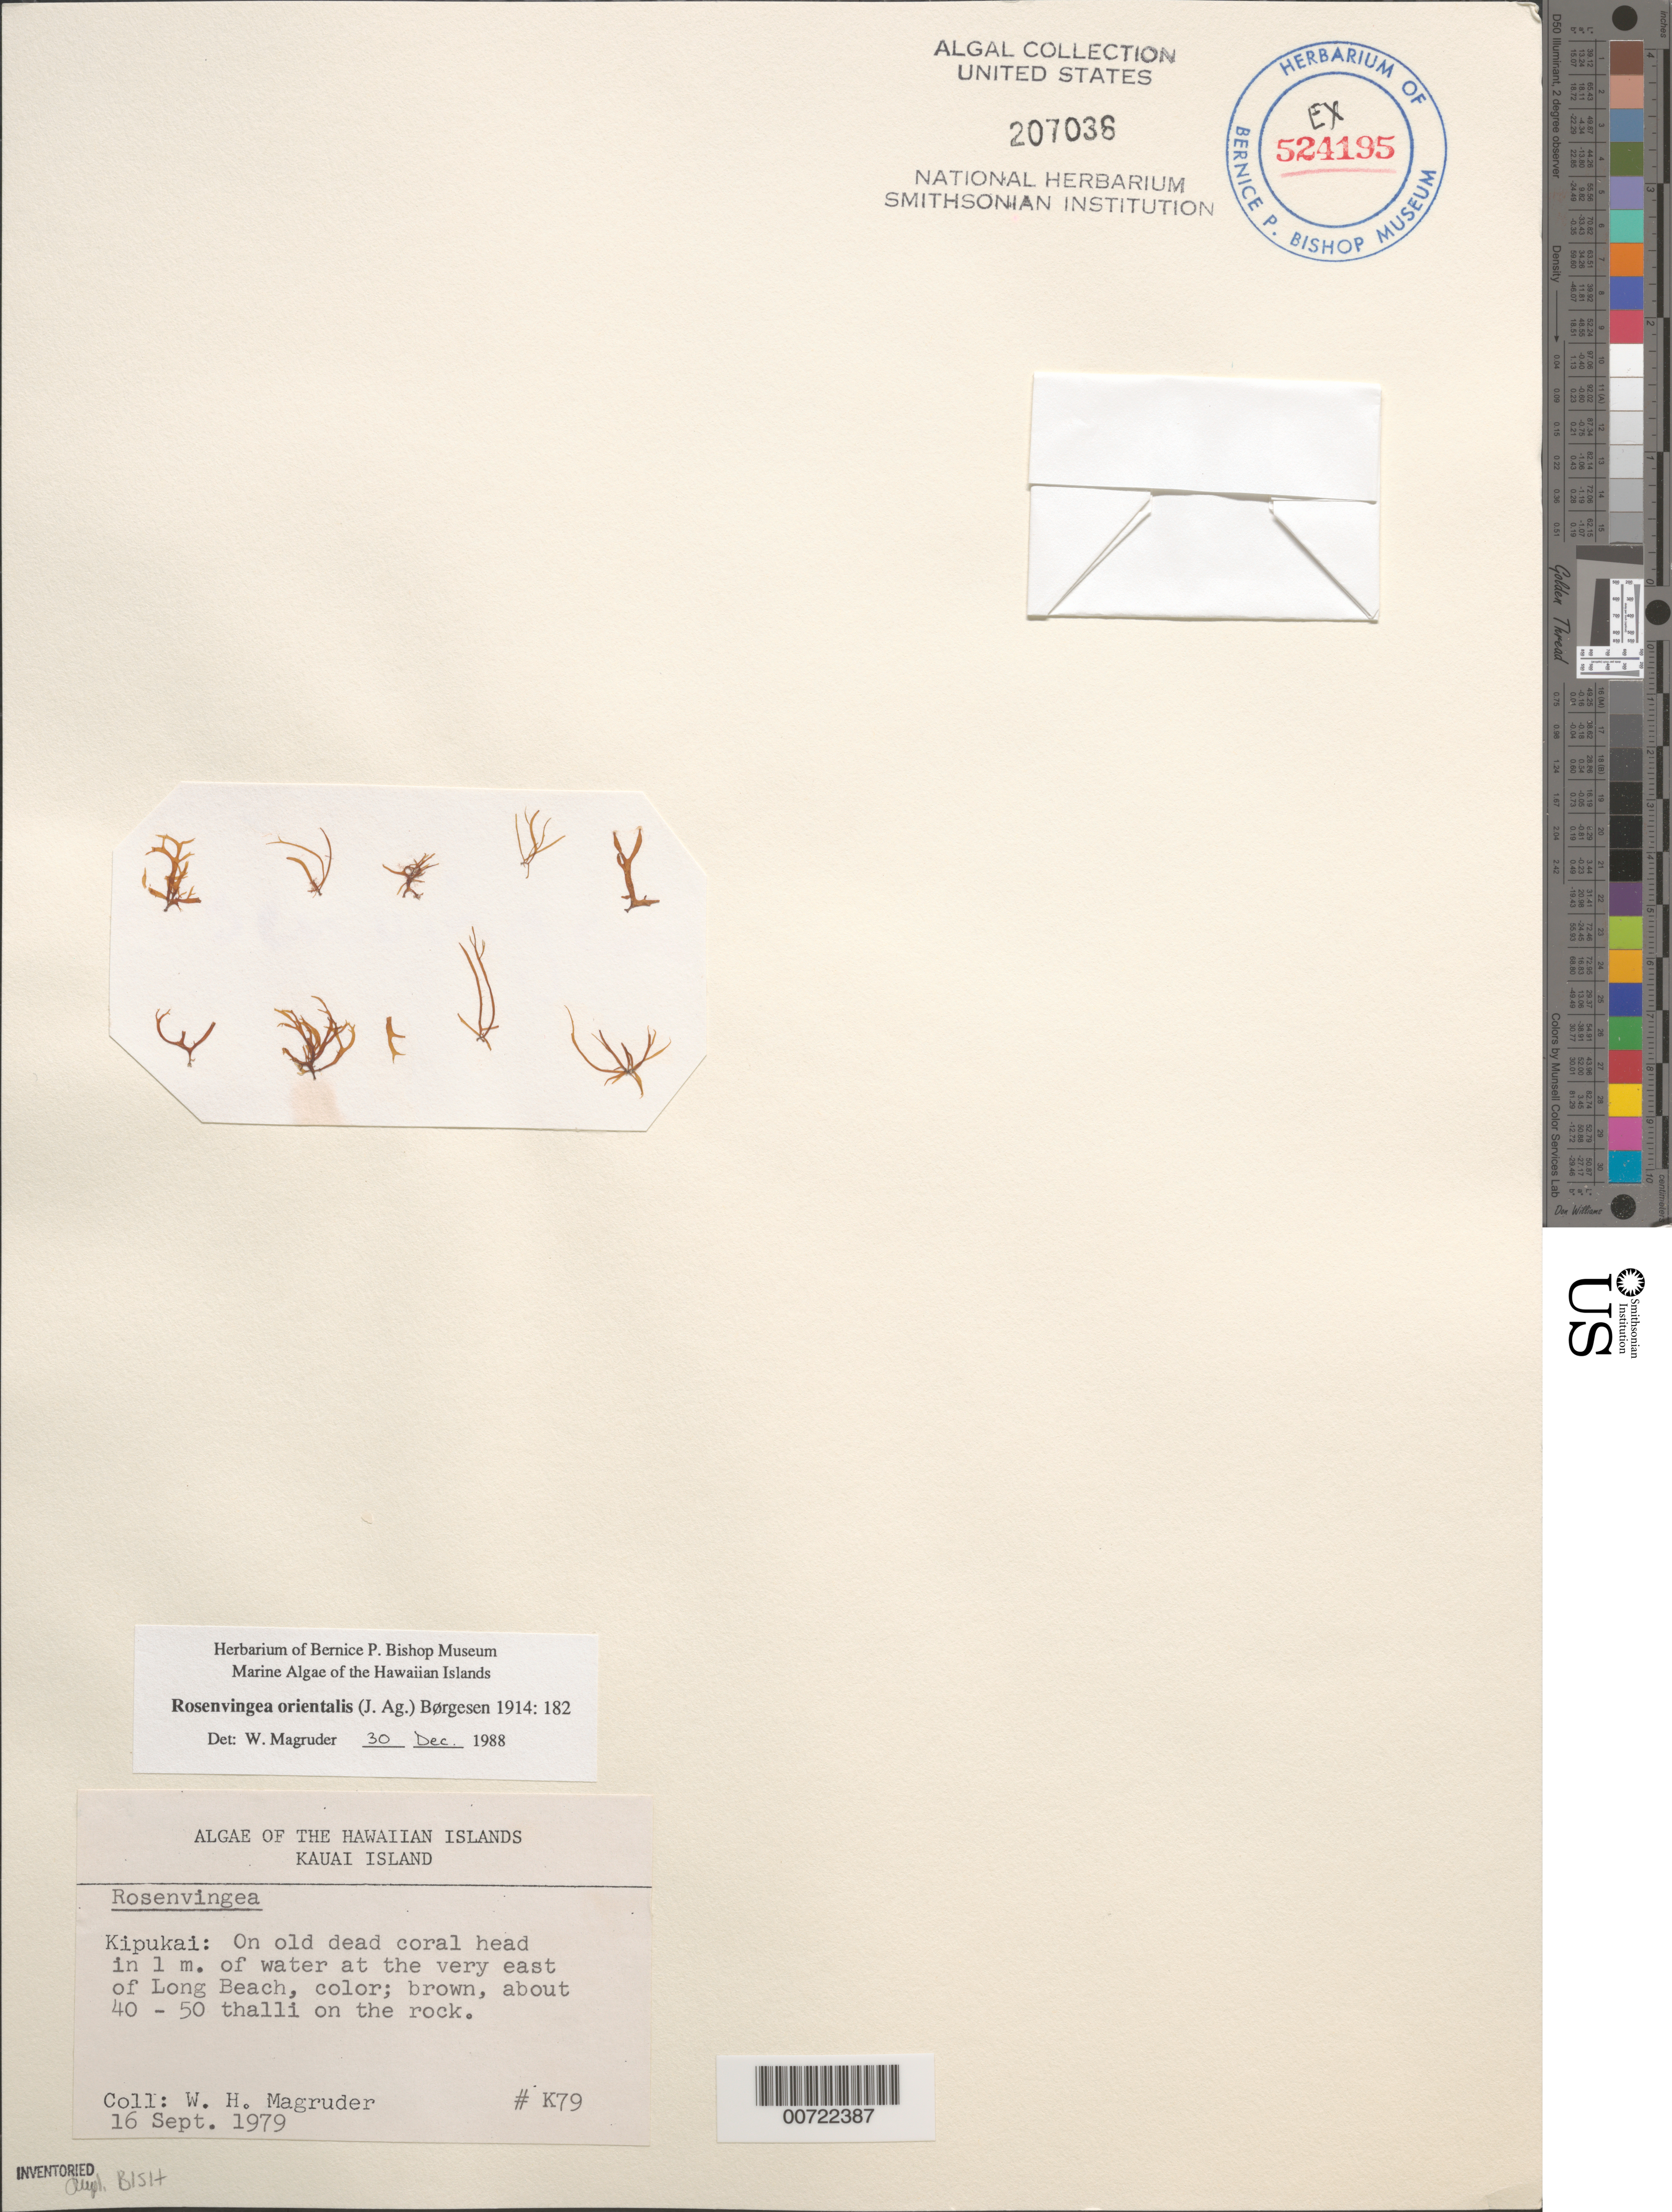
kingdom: Chromista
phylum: Ochrophyta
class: Phaeophyceae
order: Scytosiphonales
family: Scytosiphonaceae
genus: Rosenvingea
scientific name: Rosenvingea orientalis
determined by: Magruder, W. H.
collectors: W. Magruder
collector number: K79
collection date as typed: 16 Sep 1979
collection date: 1979-09-16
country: United States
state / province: Hawaii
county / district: Kauai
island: Kaua'i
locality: Kipukai, Long Beach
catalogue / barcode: US 207036